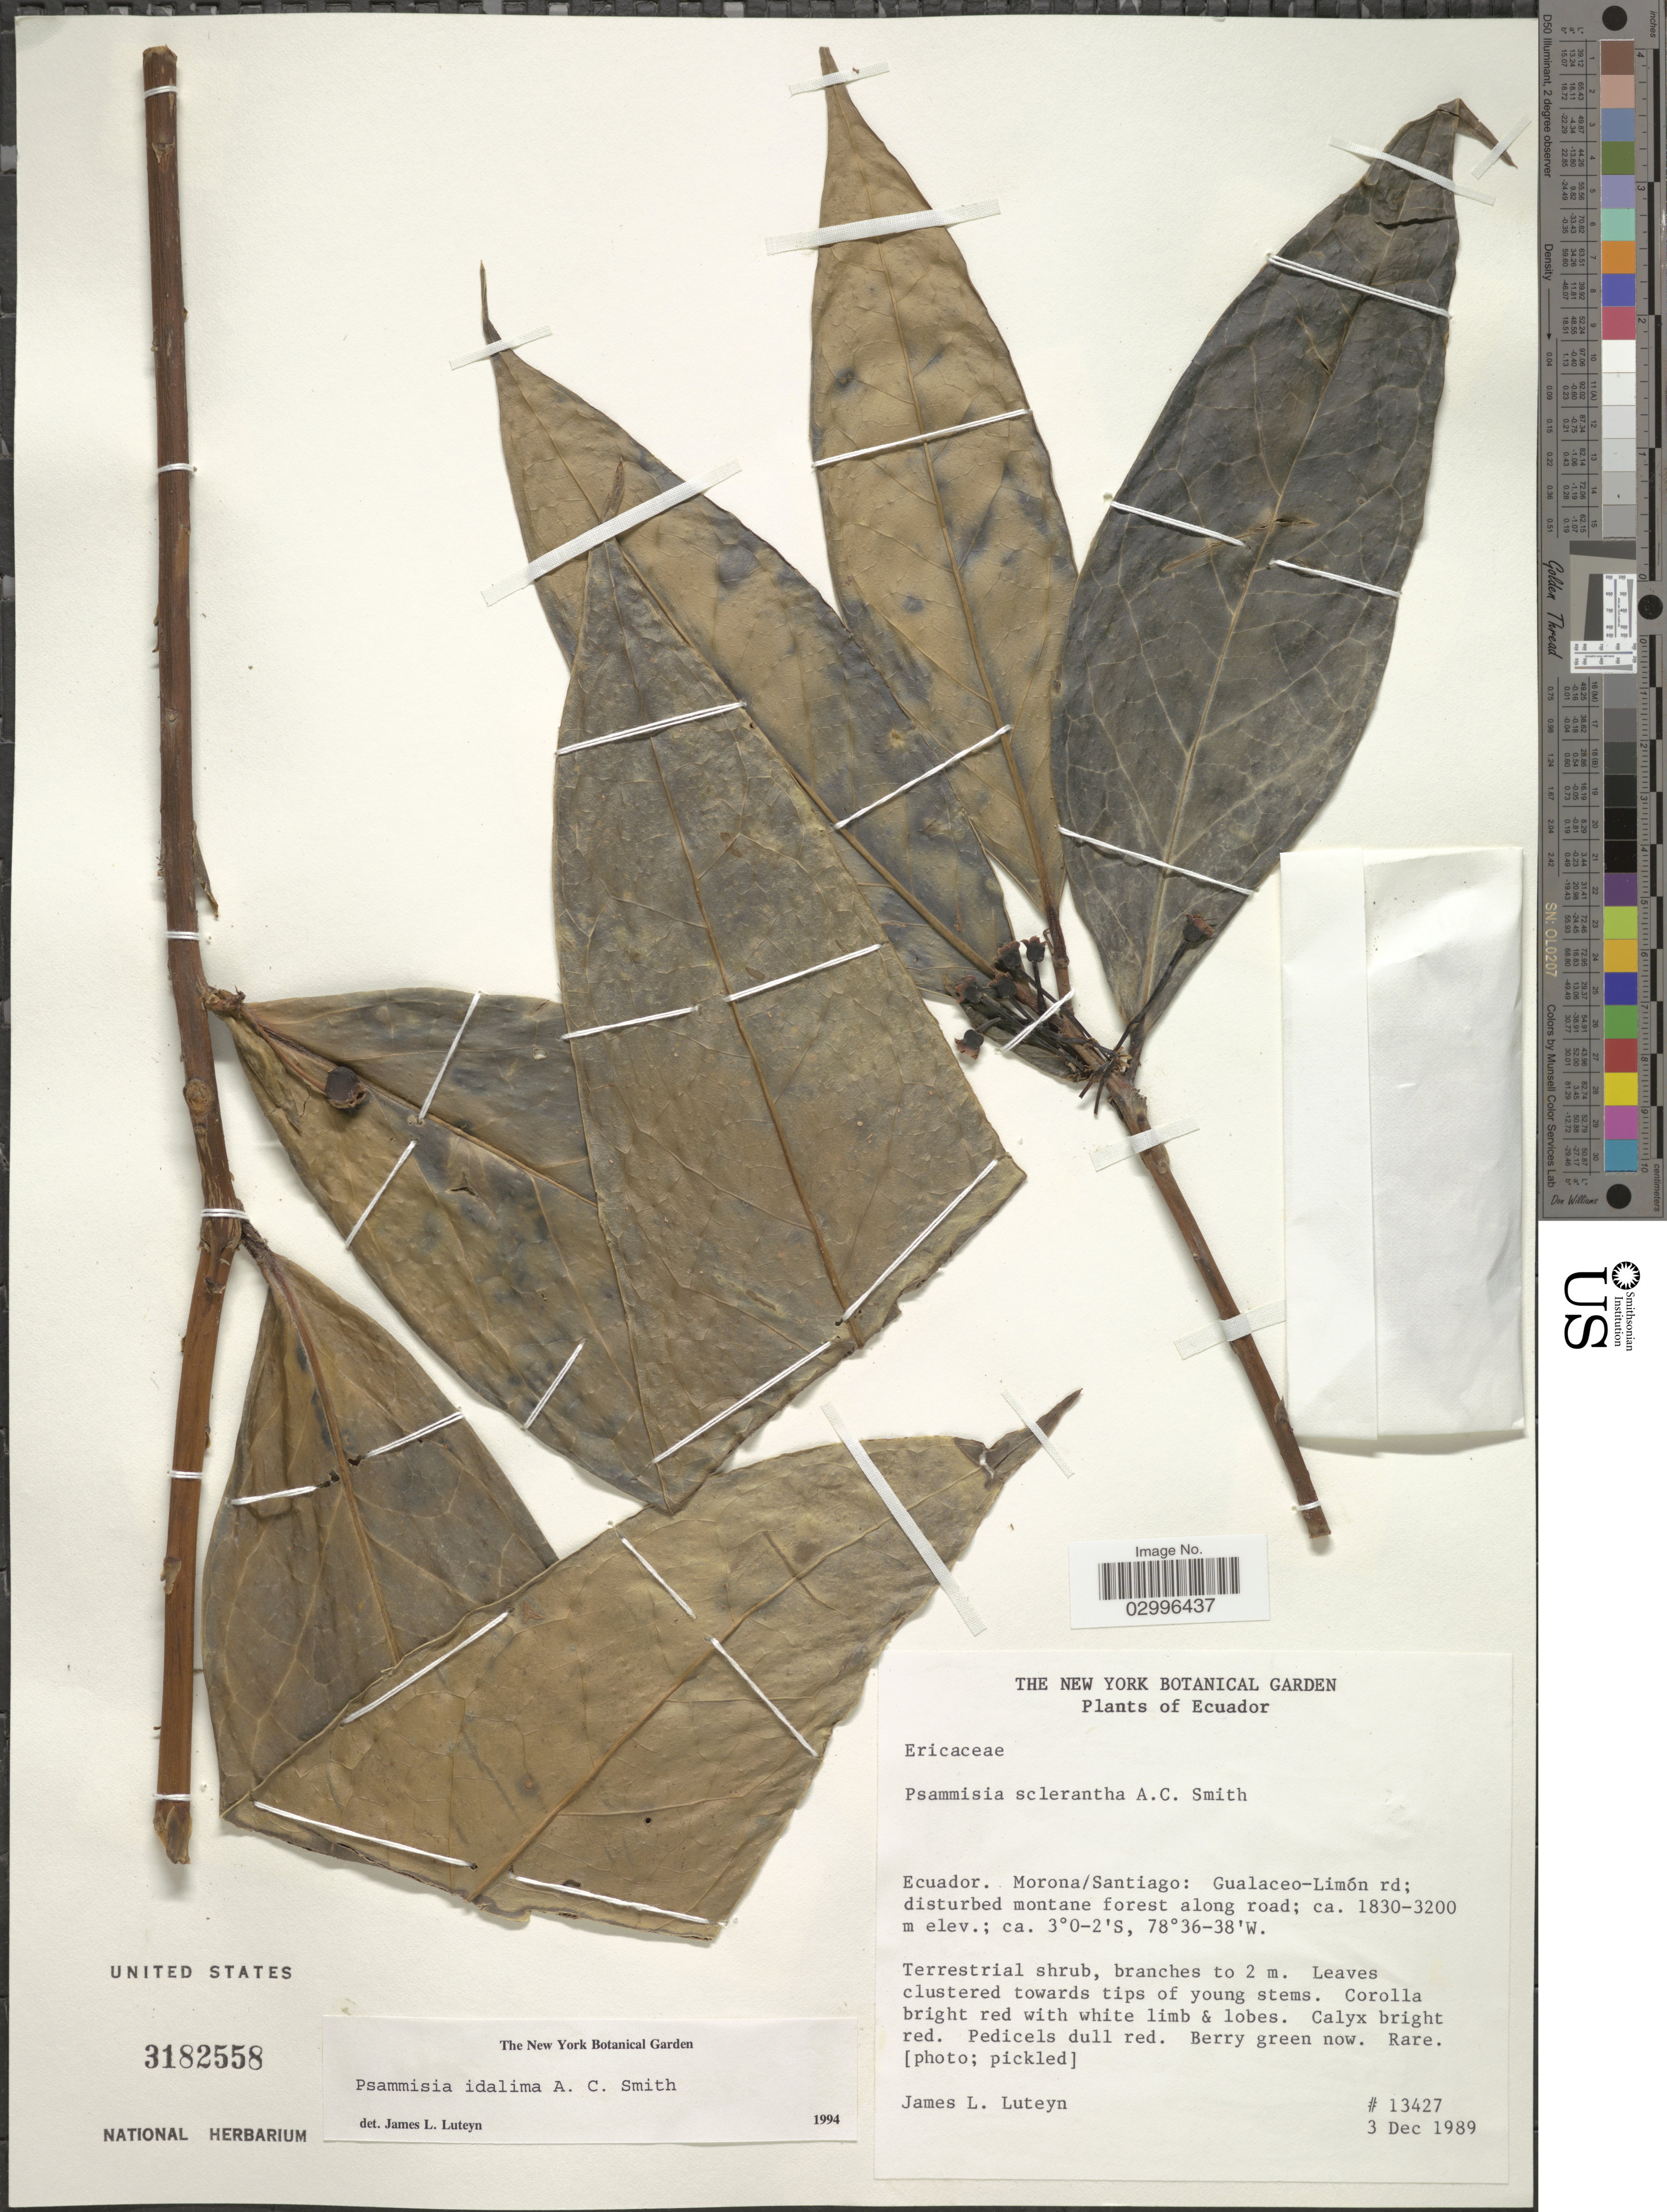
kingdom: Plantae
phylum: Tracheophyta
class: Magnoliopsida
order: Ericales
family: Ericaceae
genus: Psammisia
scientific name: Psammisia idalima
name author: A.C. Sm.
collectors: J. L. Luteyn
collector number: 13427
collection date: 1989-12-03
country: Ecuador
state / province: Morona-Santiago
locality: Gualaceo-Limón rd; disturbed montane forest along road.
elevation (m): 1830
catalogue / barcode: US 3182558